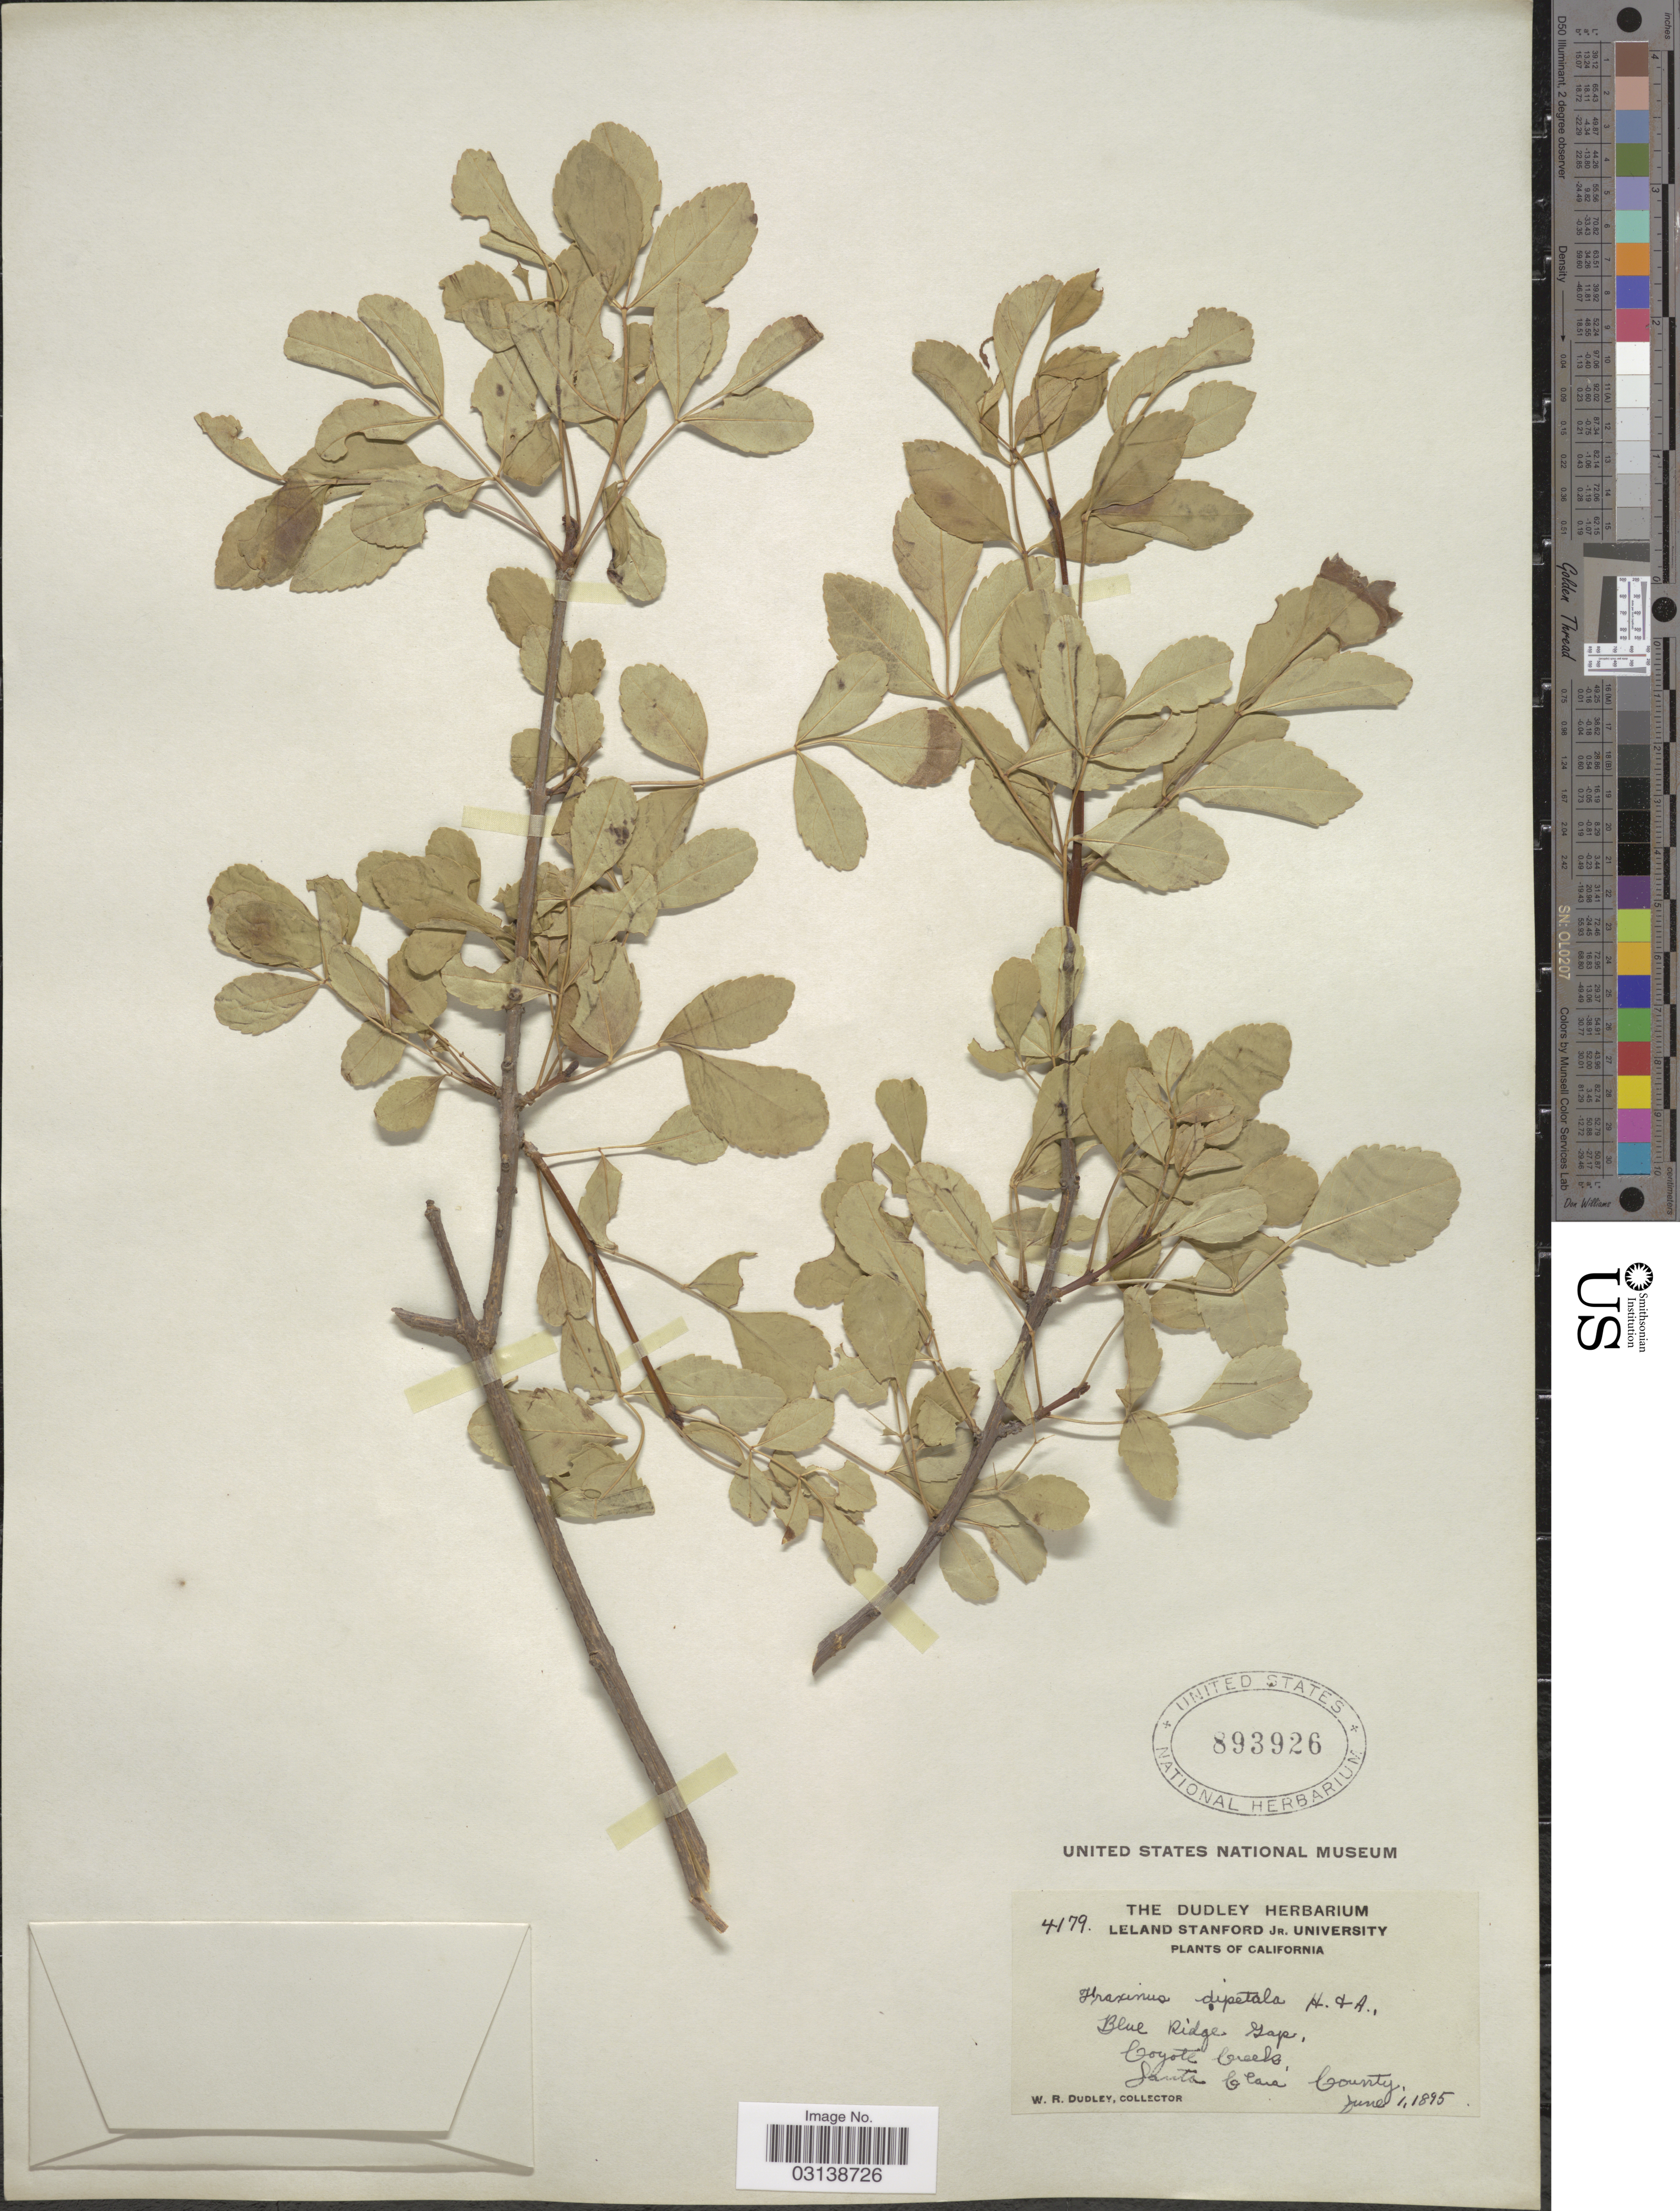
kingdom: Plantae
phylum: Tracheophyta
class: Magnoliopsida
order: Lamiales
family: Oleaceae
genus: Fraxinus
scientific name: Fraxinus dipetala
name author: Hook. & Arn.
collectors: W. Dudley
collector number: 4179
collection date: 1895-06-01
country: United States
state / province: California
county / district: Santa Clara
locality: Blue Ridge Gap, Coyote Creeks, Santa Clara County.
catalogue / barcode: US 893926